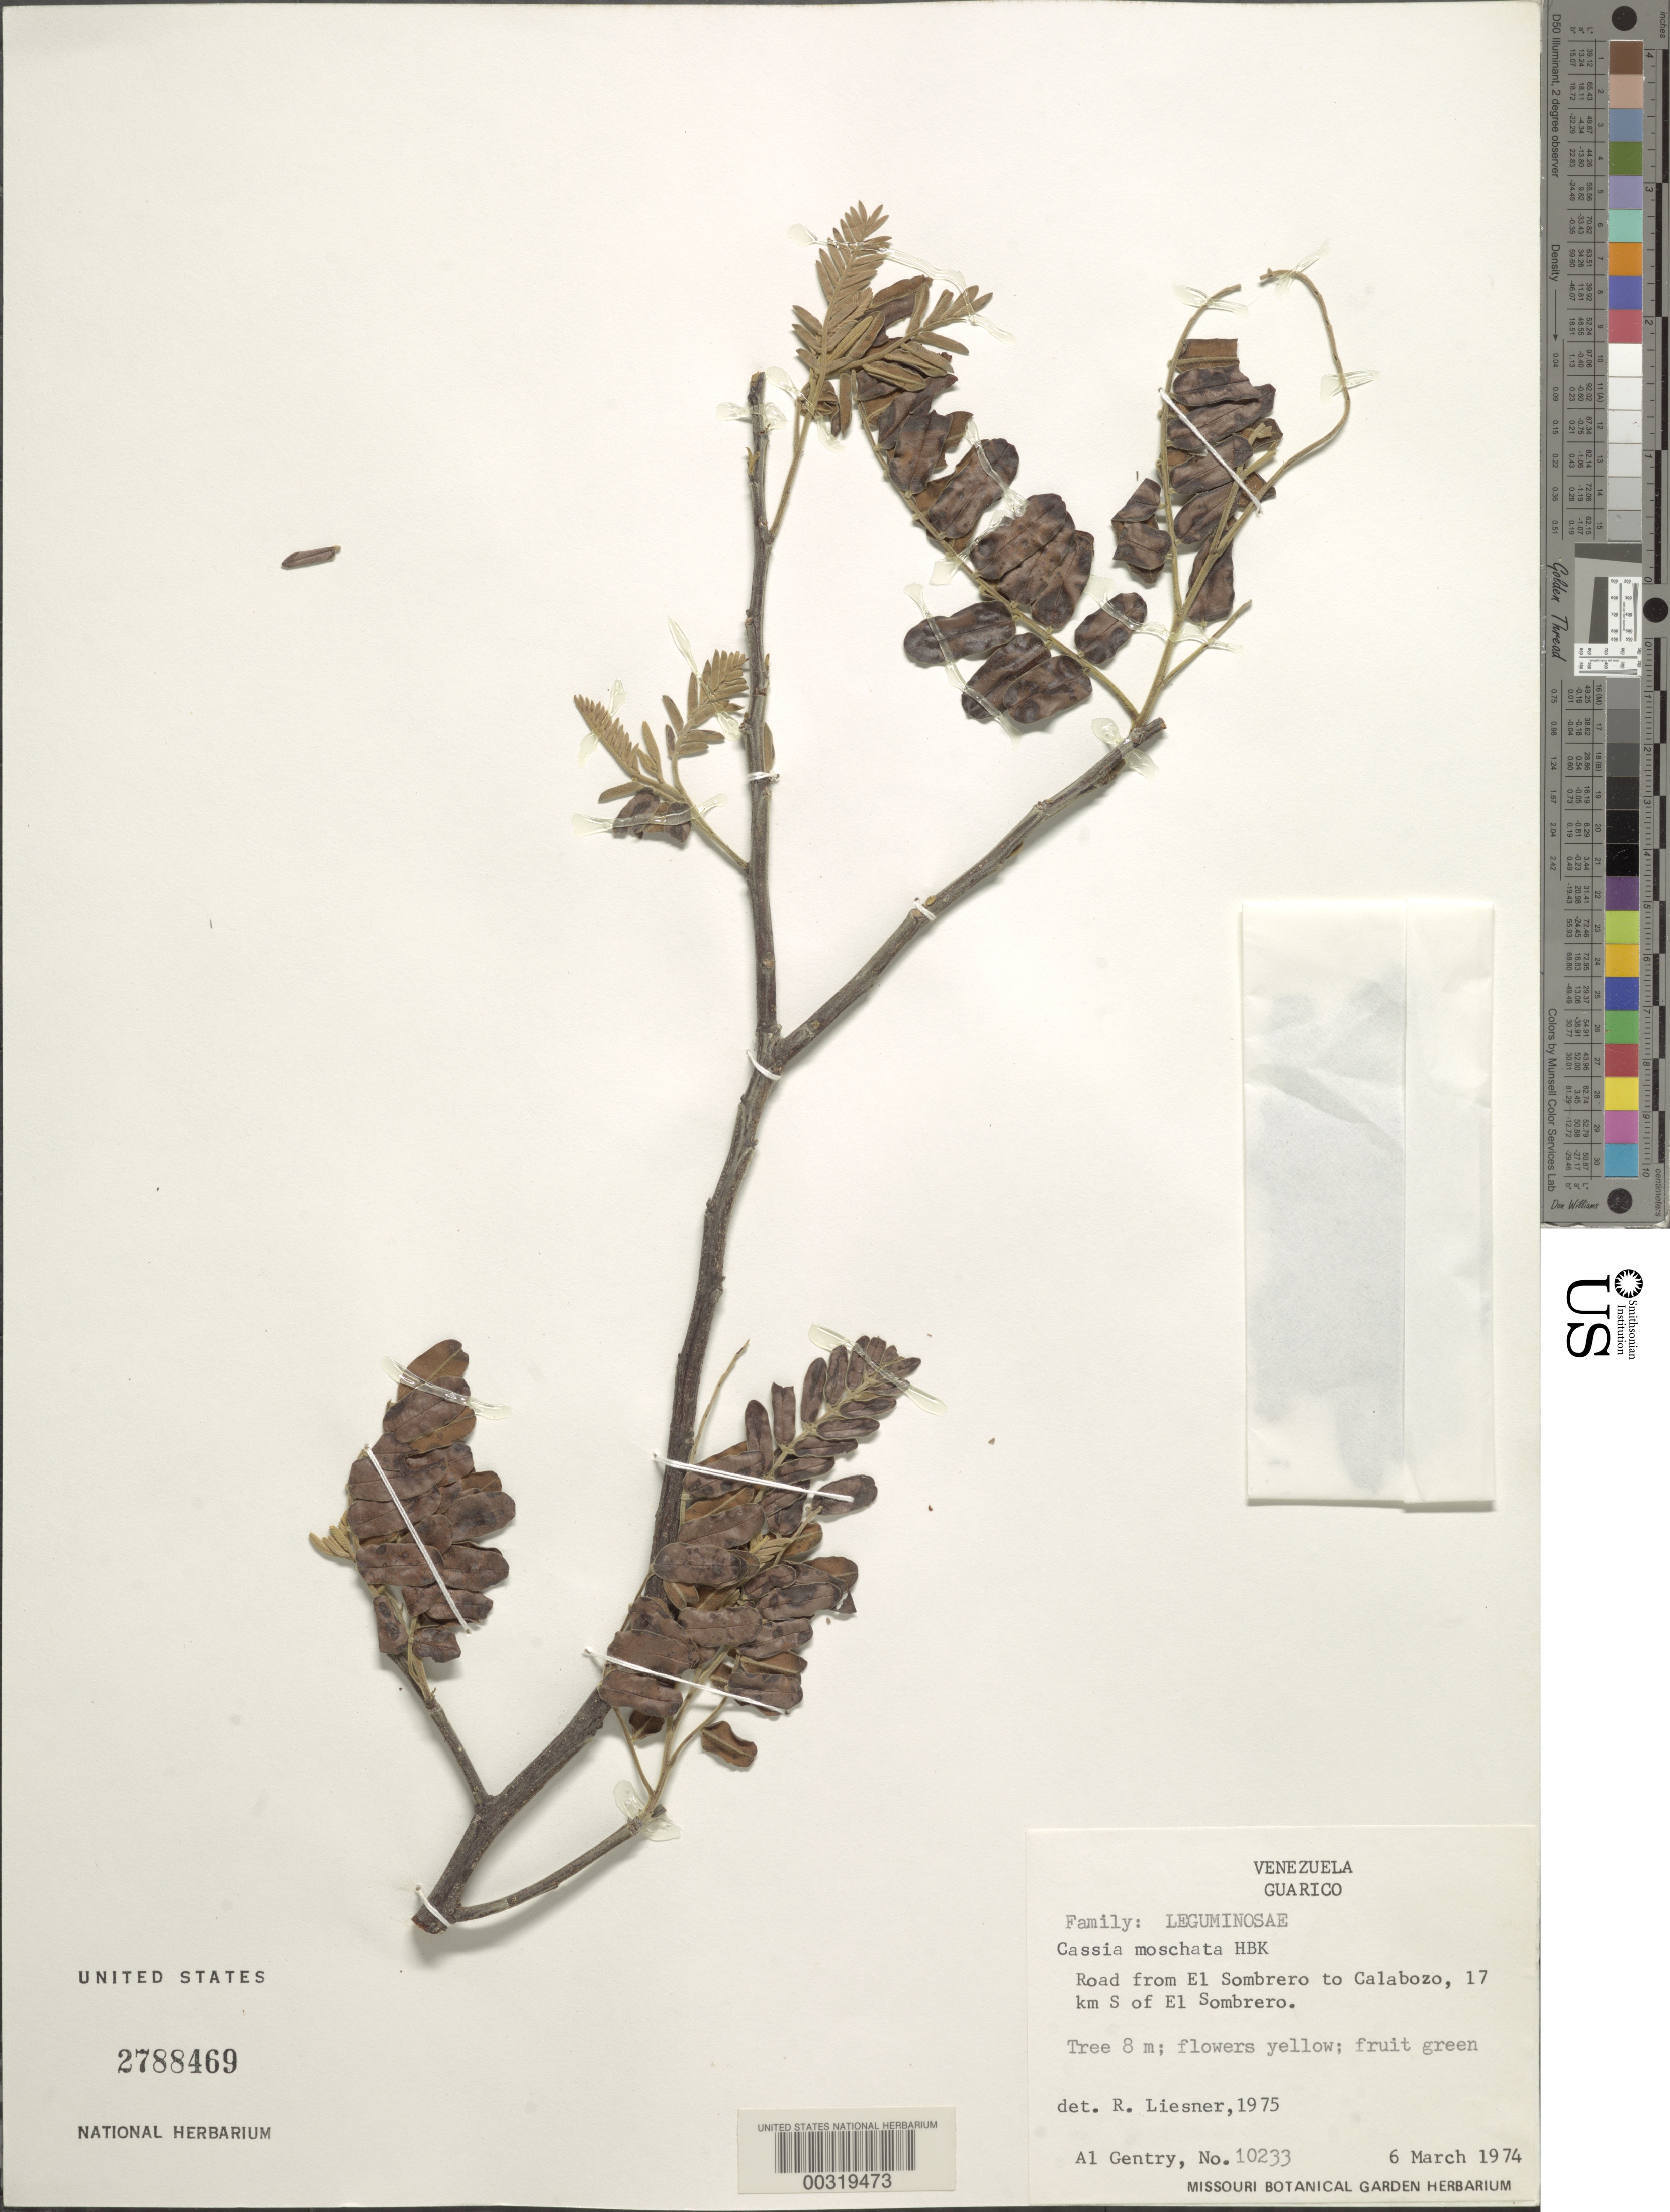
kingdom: Plantae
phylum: Tracheophyta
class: Magnoliopsida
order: Fabales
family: Fabaceae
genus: Cassia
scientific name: Cassia moschata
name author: Kunth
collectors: A. H. Gentry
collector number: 10233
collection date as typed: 06 Mar 1974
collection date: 1974-03-06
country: Venezuela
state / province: Guárico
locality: Road from el sombrero to calabozo, 17 km s of el sombrero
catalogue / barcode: US 2788469